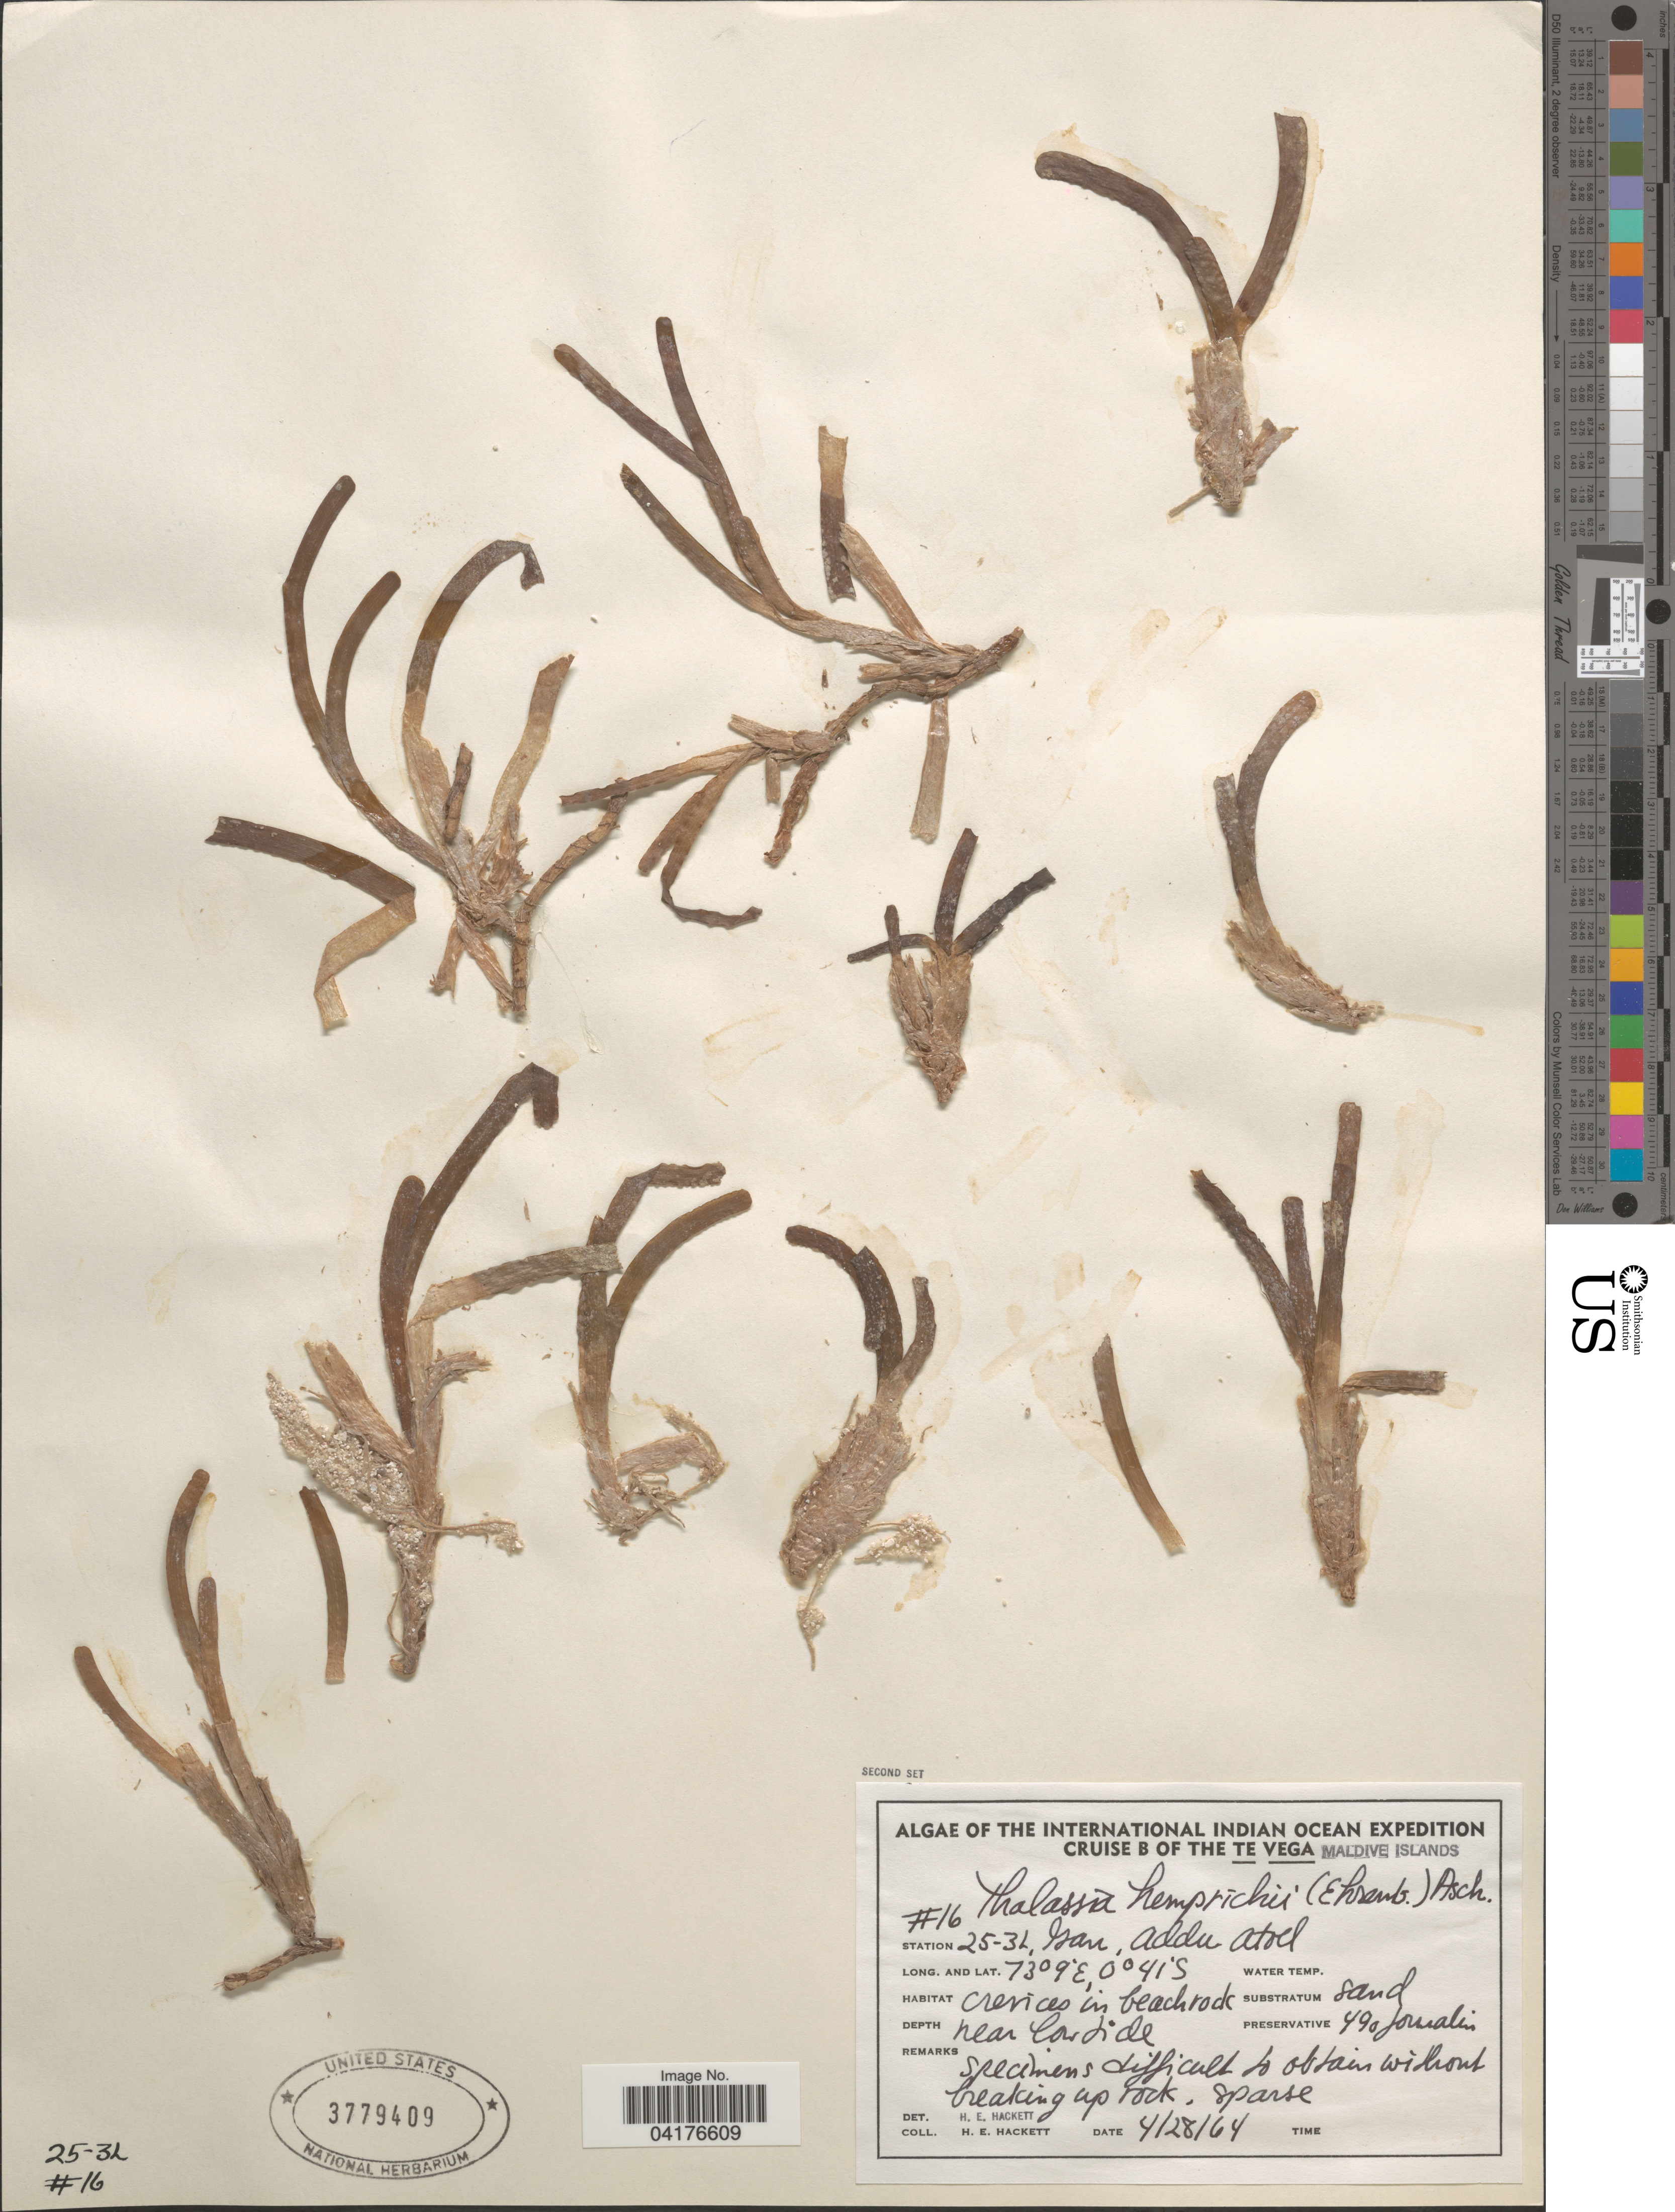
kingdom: Plantae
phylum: Tracheophyta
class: Liliopsida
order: Alismatales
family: Hydrocharitaceae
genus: Thalassia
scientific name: Thalassia hemprichii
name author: Asch.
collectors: H. E. Hackett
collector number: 16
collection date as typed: Transcribed d/m/y: 28/4/64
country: Maldive Islands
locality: International Indian Ocean Expedition Cruise B of the Te Vega. Station 25-3L, Isan [interpreted], Addu Atoel.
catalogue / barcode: US 3779409